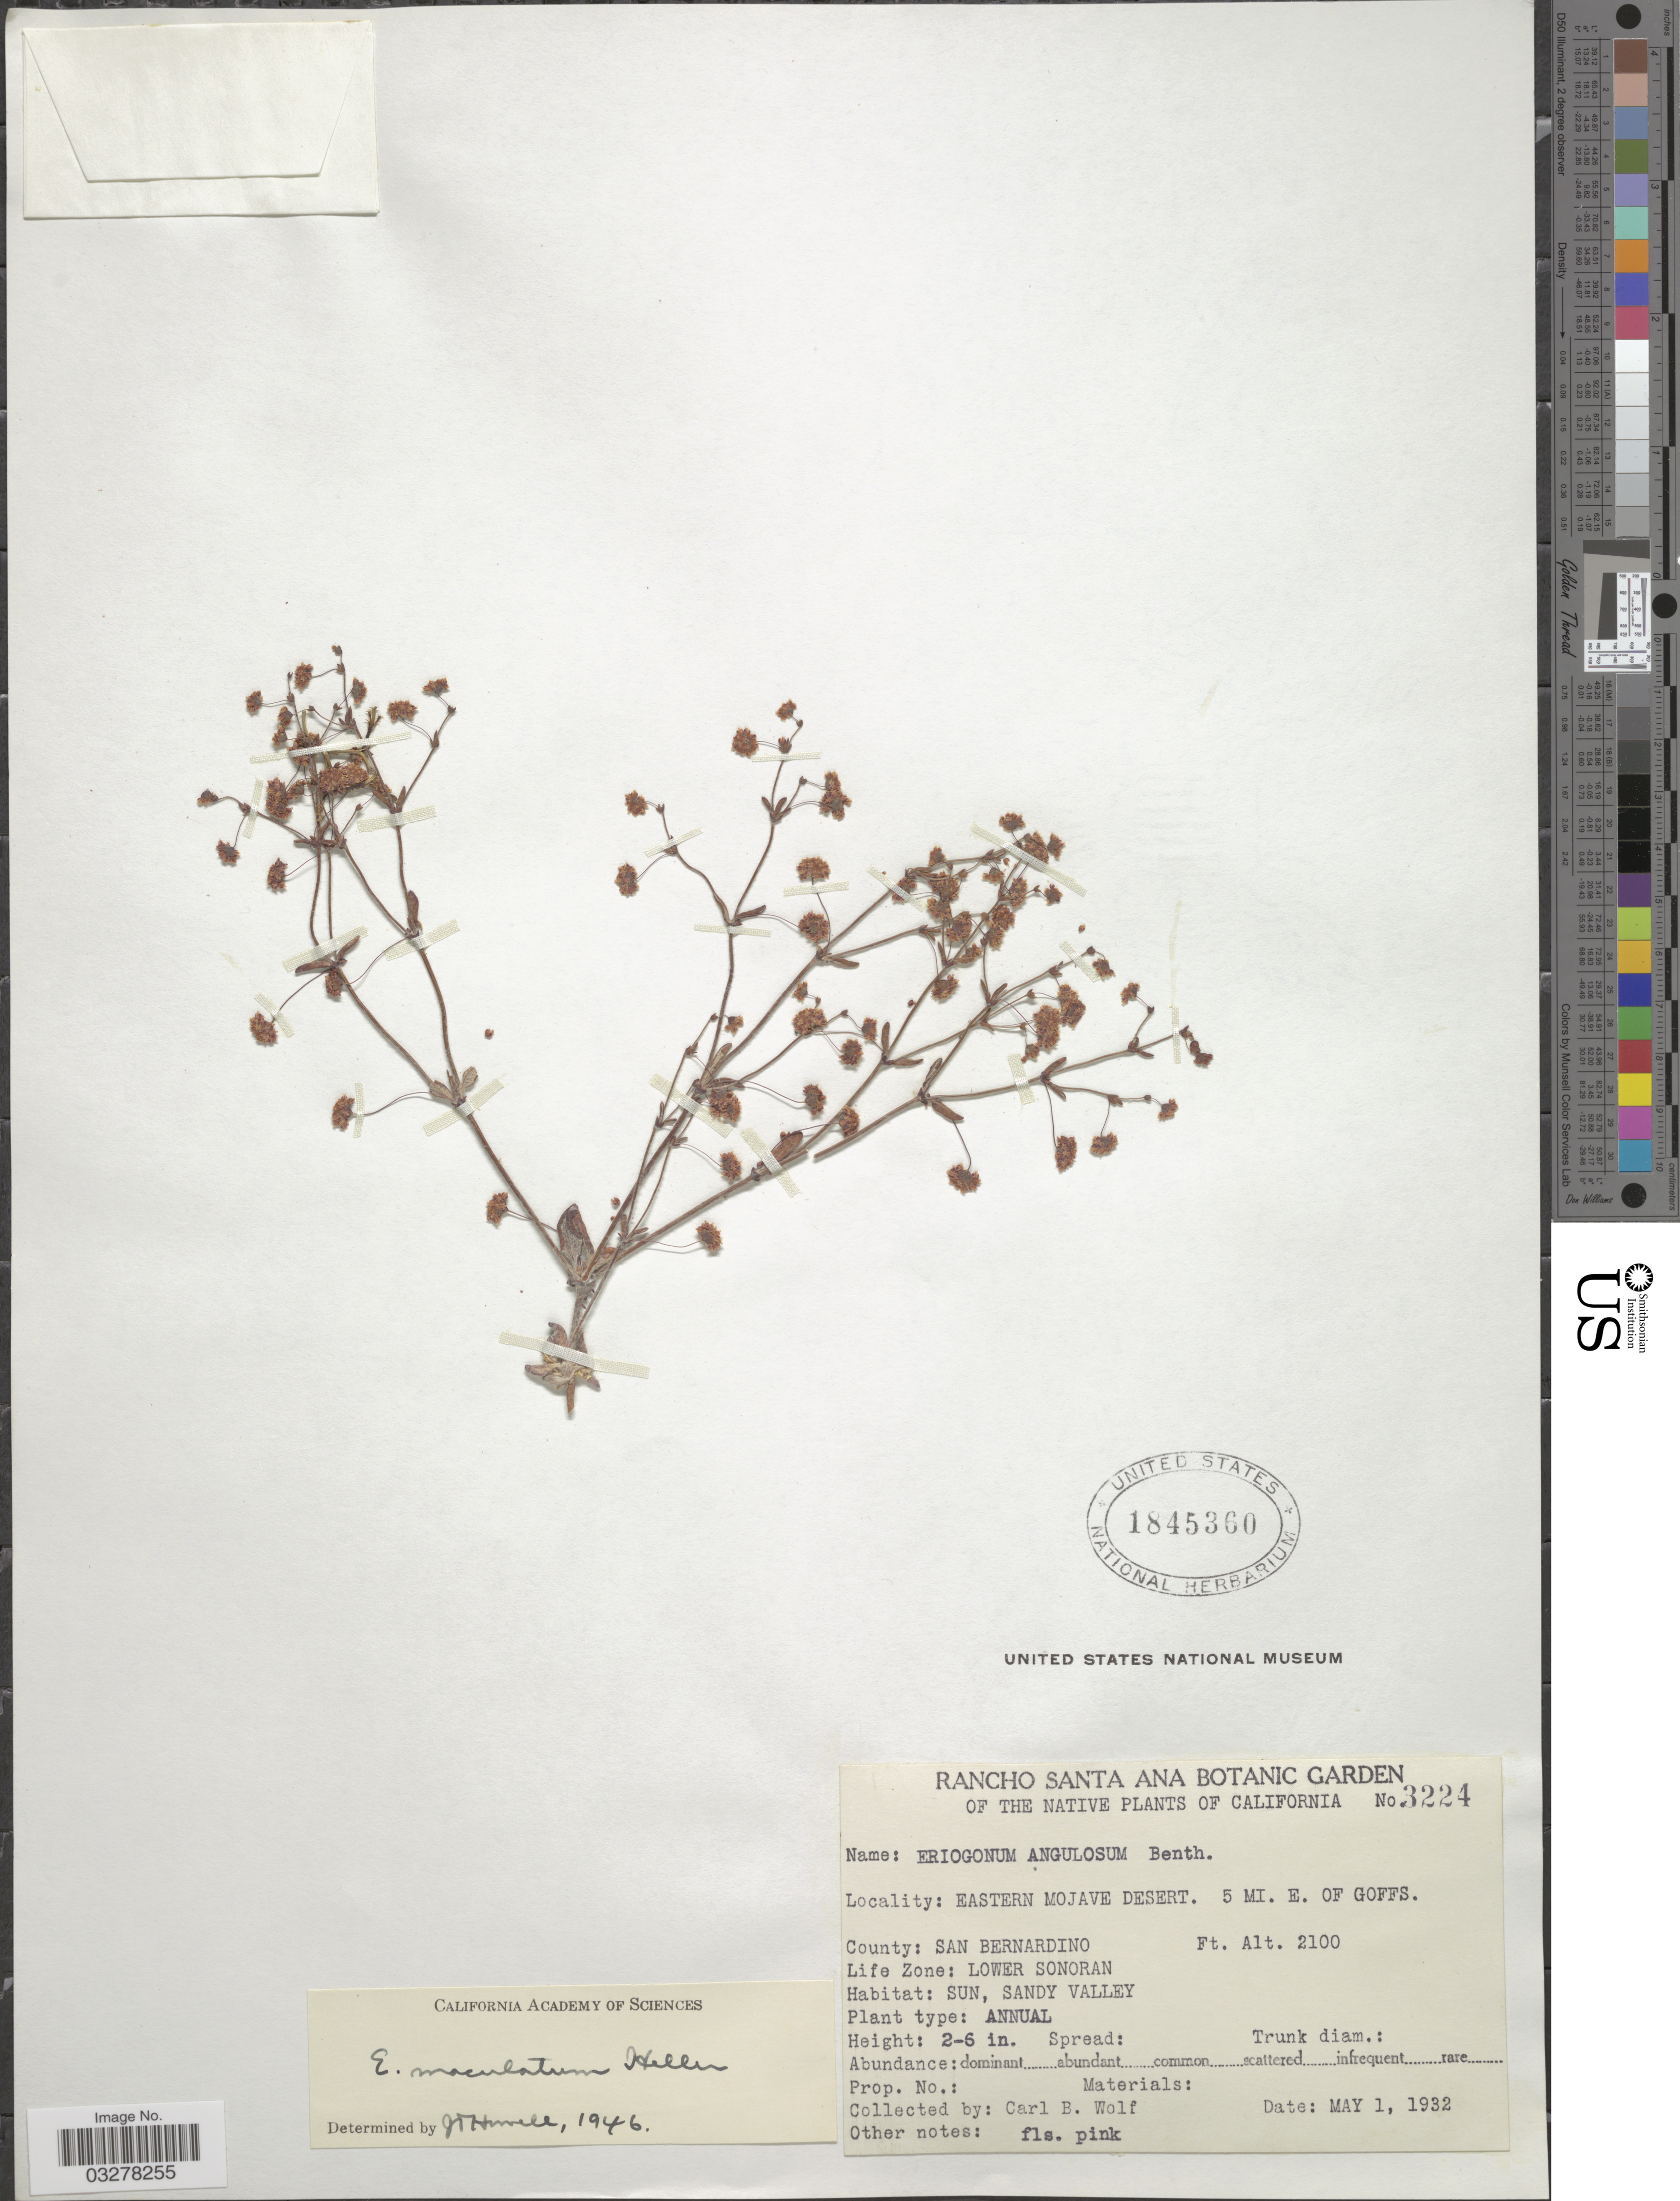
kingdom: Plantae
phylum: Tracheophyta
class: Magnoliopsida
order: Caryophyllales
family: Polygonaceae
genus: Eriogonum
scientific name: Eriogonum maculatum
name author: A. Heller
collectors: C. B. Wolf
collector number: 3224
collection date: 1932-05-01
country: United States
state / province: California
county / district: San Bernardino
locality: Eastern Mojave Desert. 5 mi E. of Goffs. County: San Bernardino. Life Zone: Lower Sonoran.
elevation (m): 640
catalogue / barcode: US 1845360